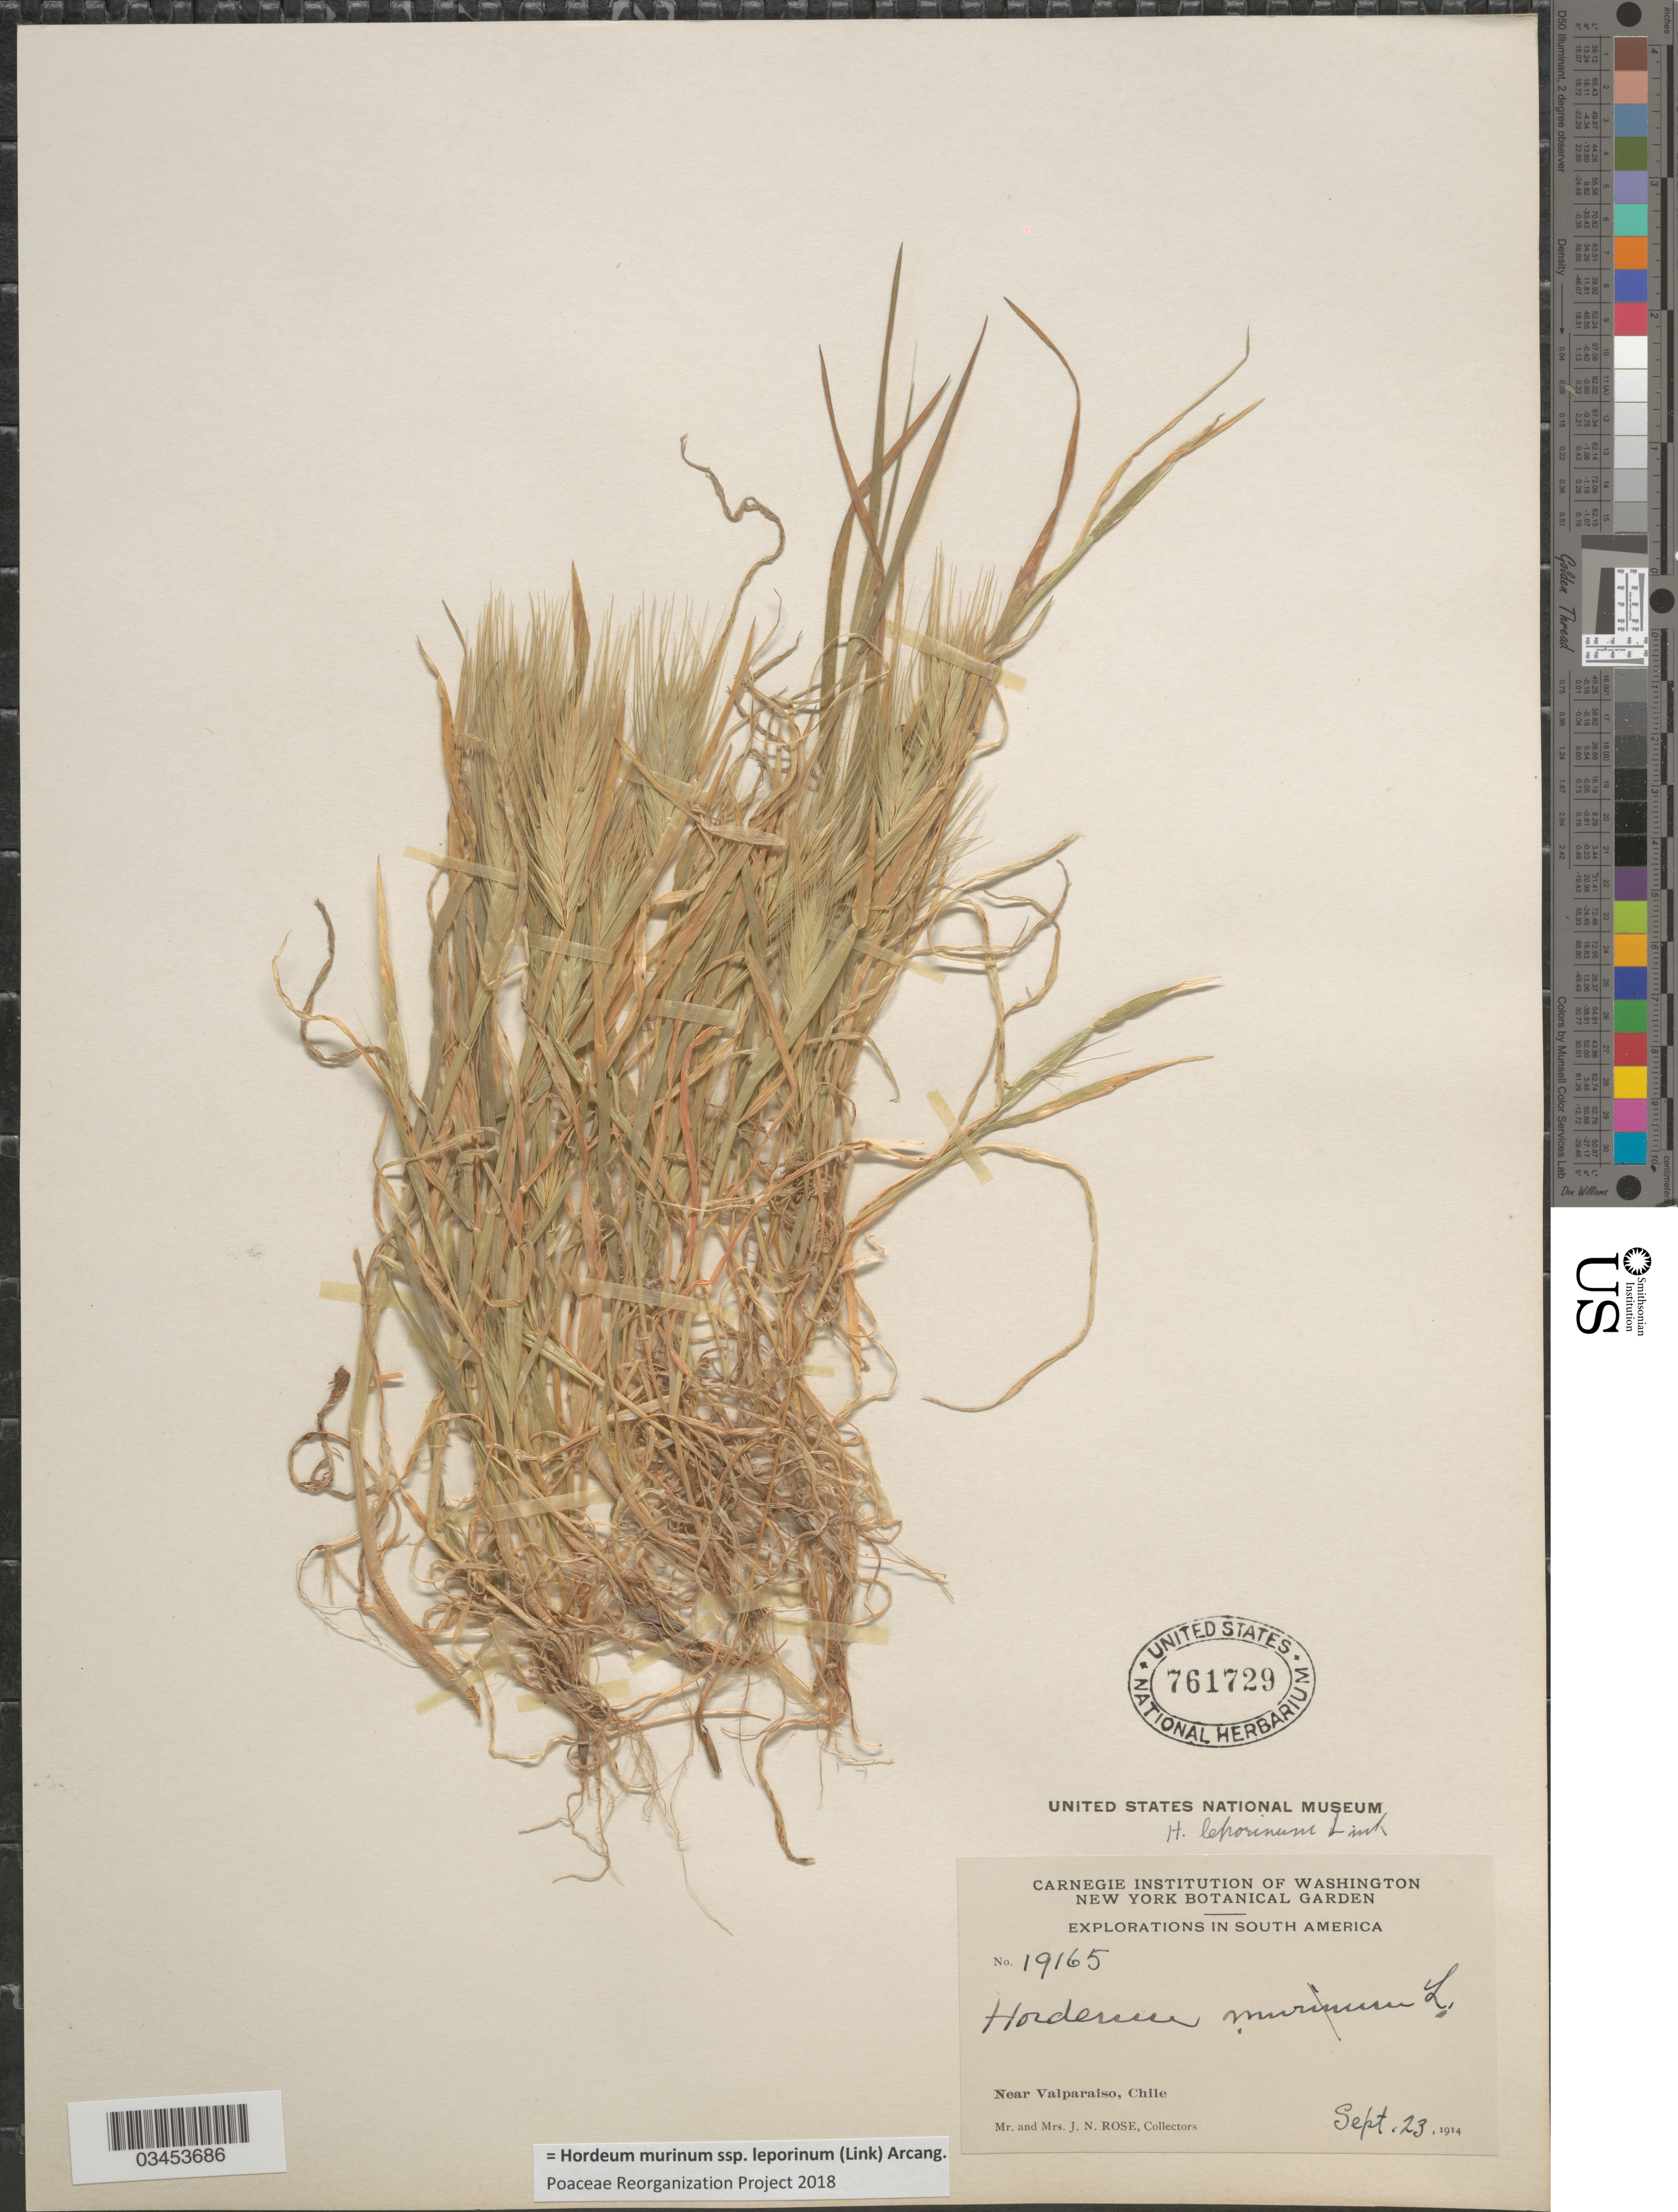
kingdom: Plantae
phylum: Tracheophyta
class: Liliopsida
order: Poales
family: Poaceae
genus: Hordeum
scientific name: Hordeum murinum subsp. leporinum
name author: (Link) Arcang.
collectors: J. N. Rose & L. B. Rose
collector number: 19165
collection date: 1914-09-23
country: Chile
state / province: Valparaíso (V)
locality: Explorations in South America. Near Valparaiso.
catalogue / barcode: US 761729